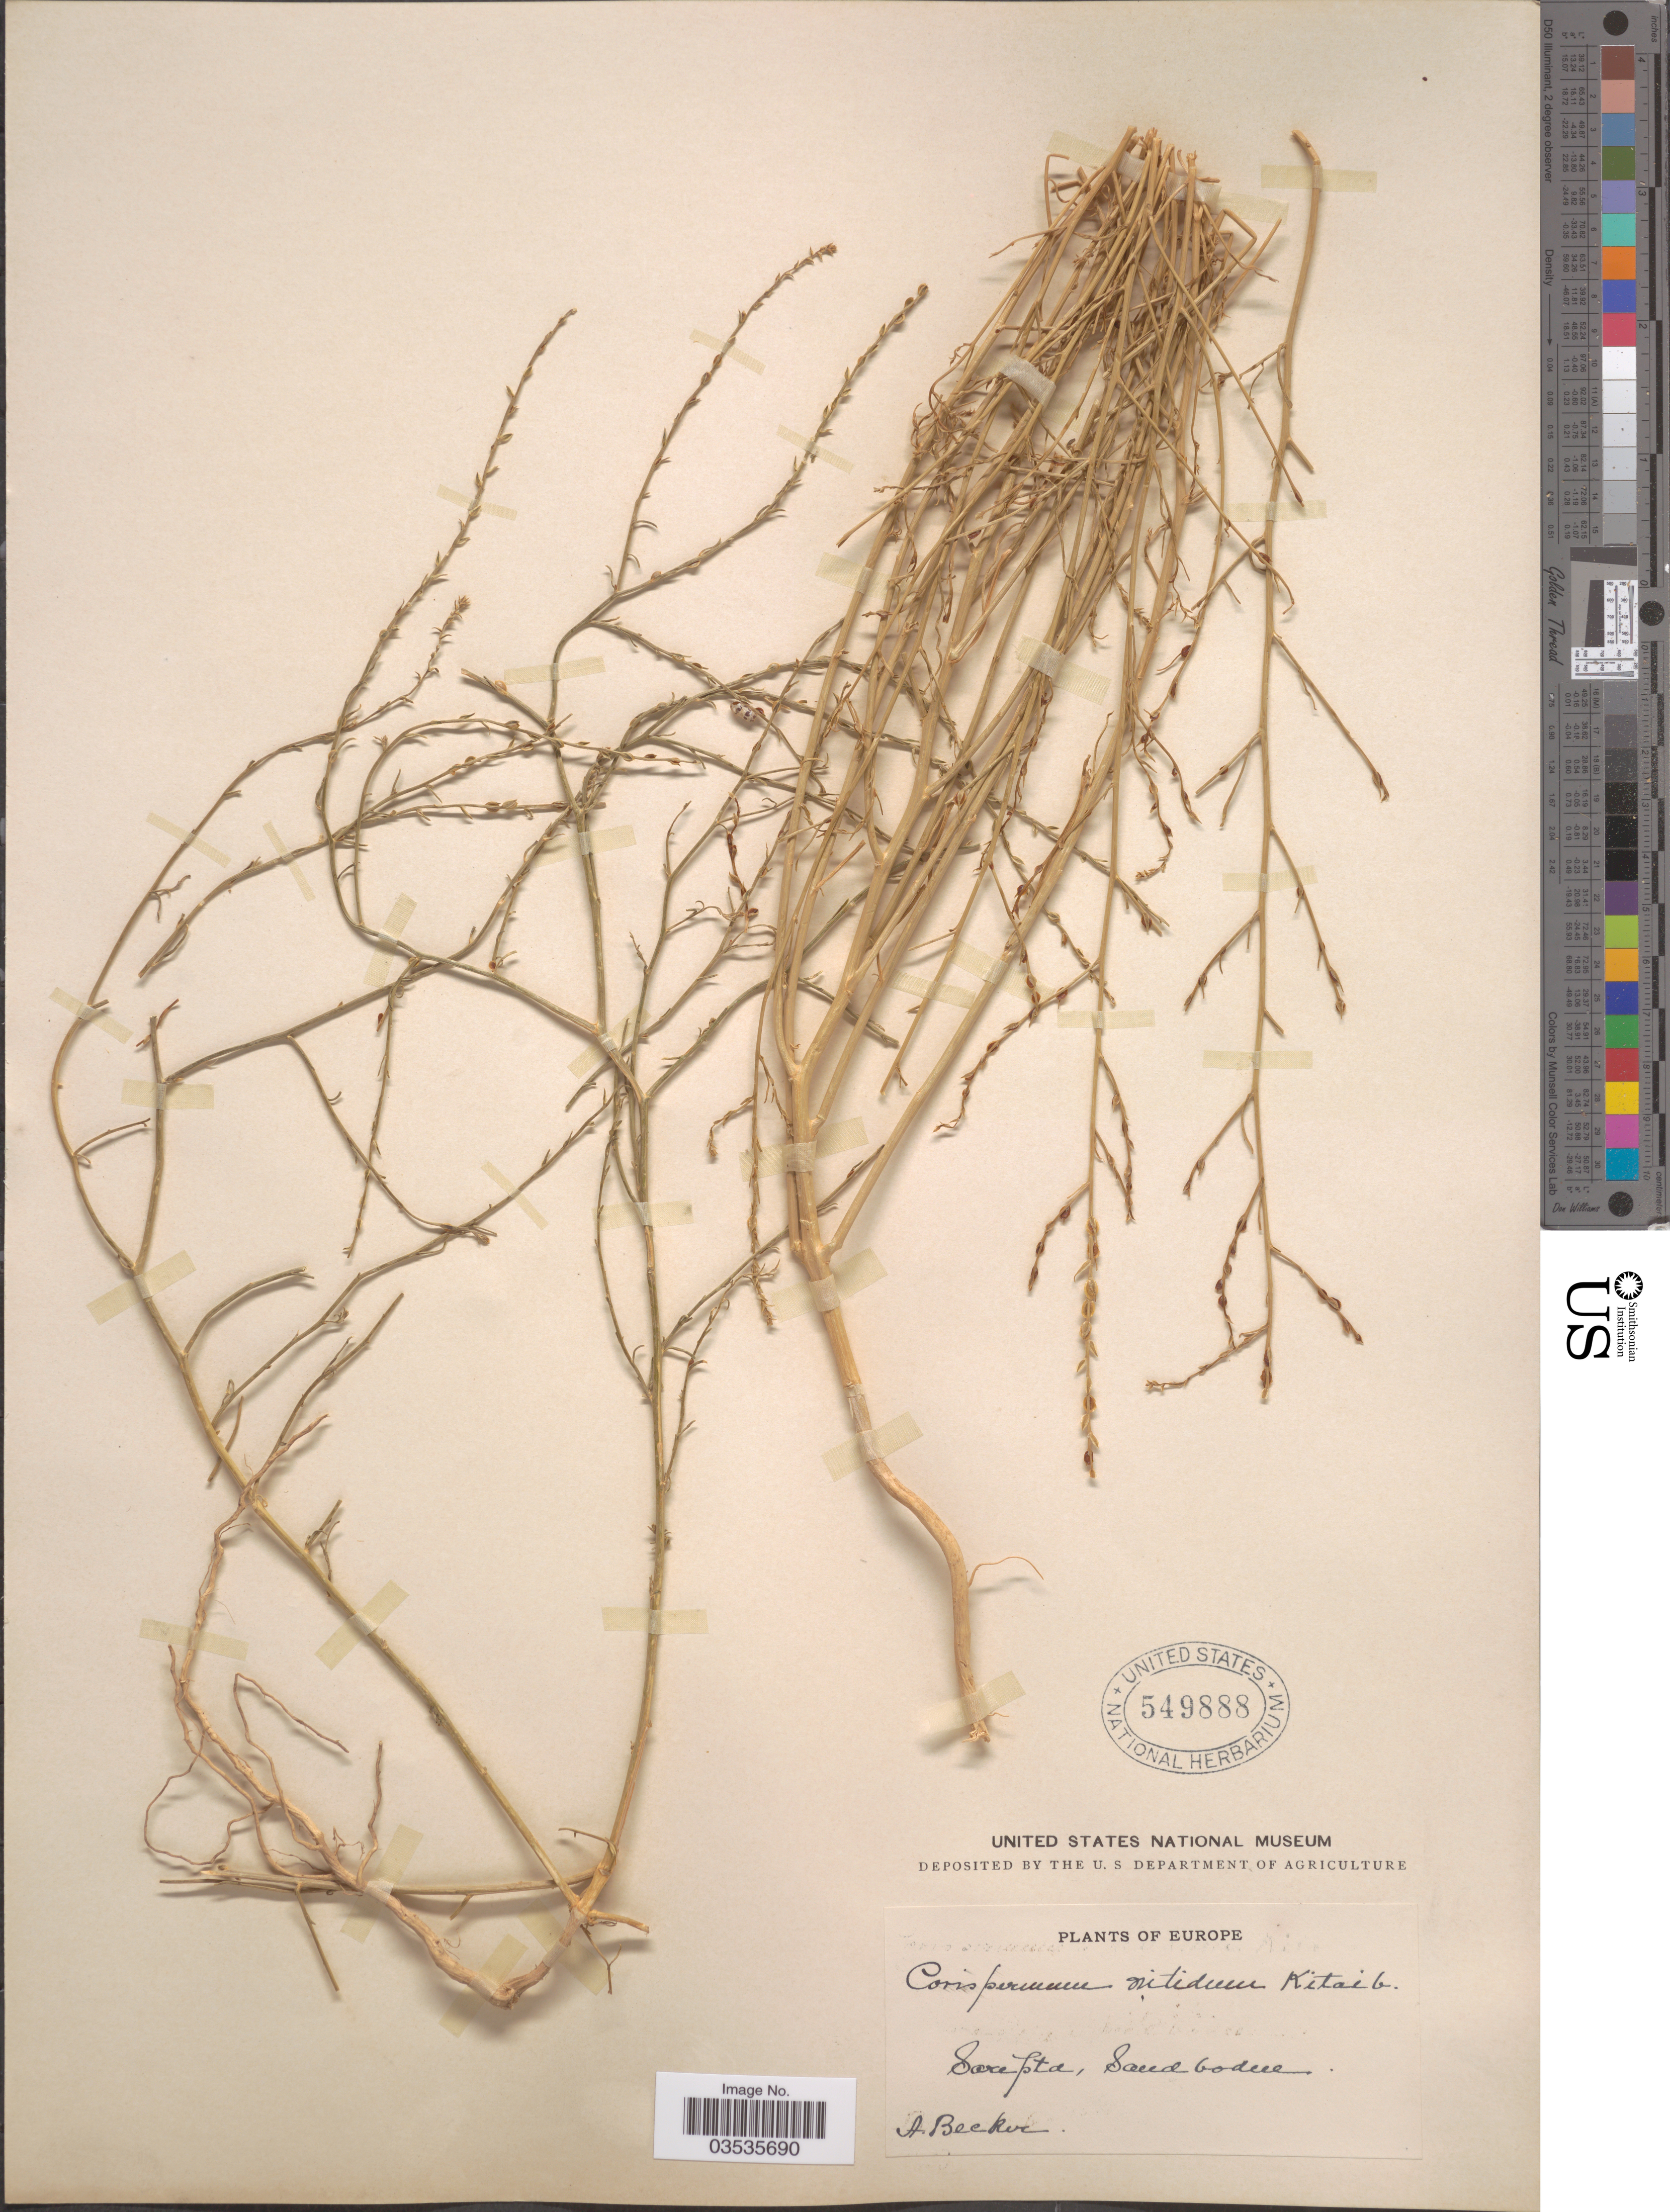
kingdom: Plantae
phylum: Tracheophyta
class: Magnoliopsida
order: Caryophyllales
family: Amaranthaceae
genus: Corispermum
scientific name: Corispermum nitidum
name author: Kit. ex Schult.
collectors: A. Becker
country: Russian Federation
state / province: Volgograd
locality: Sarepta. Europe.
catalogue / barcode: US 549888